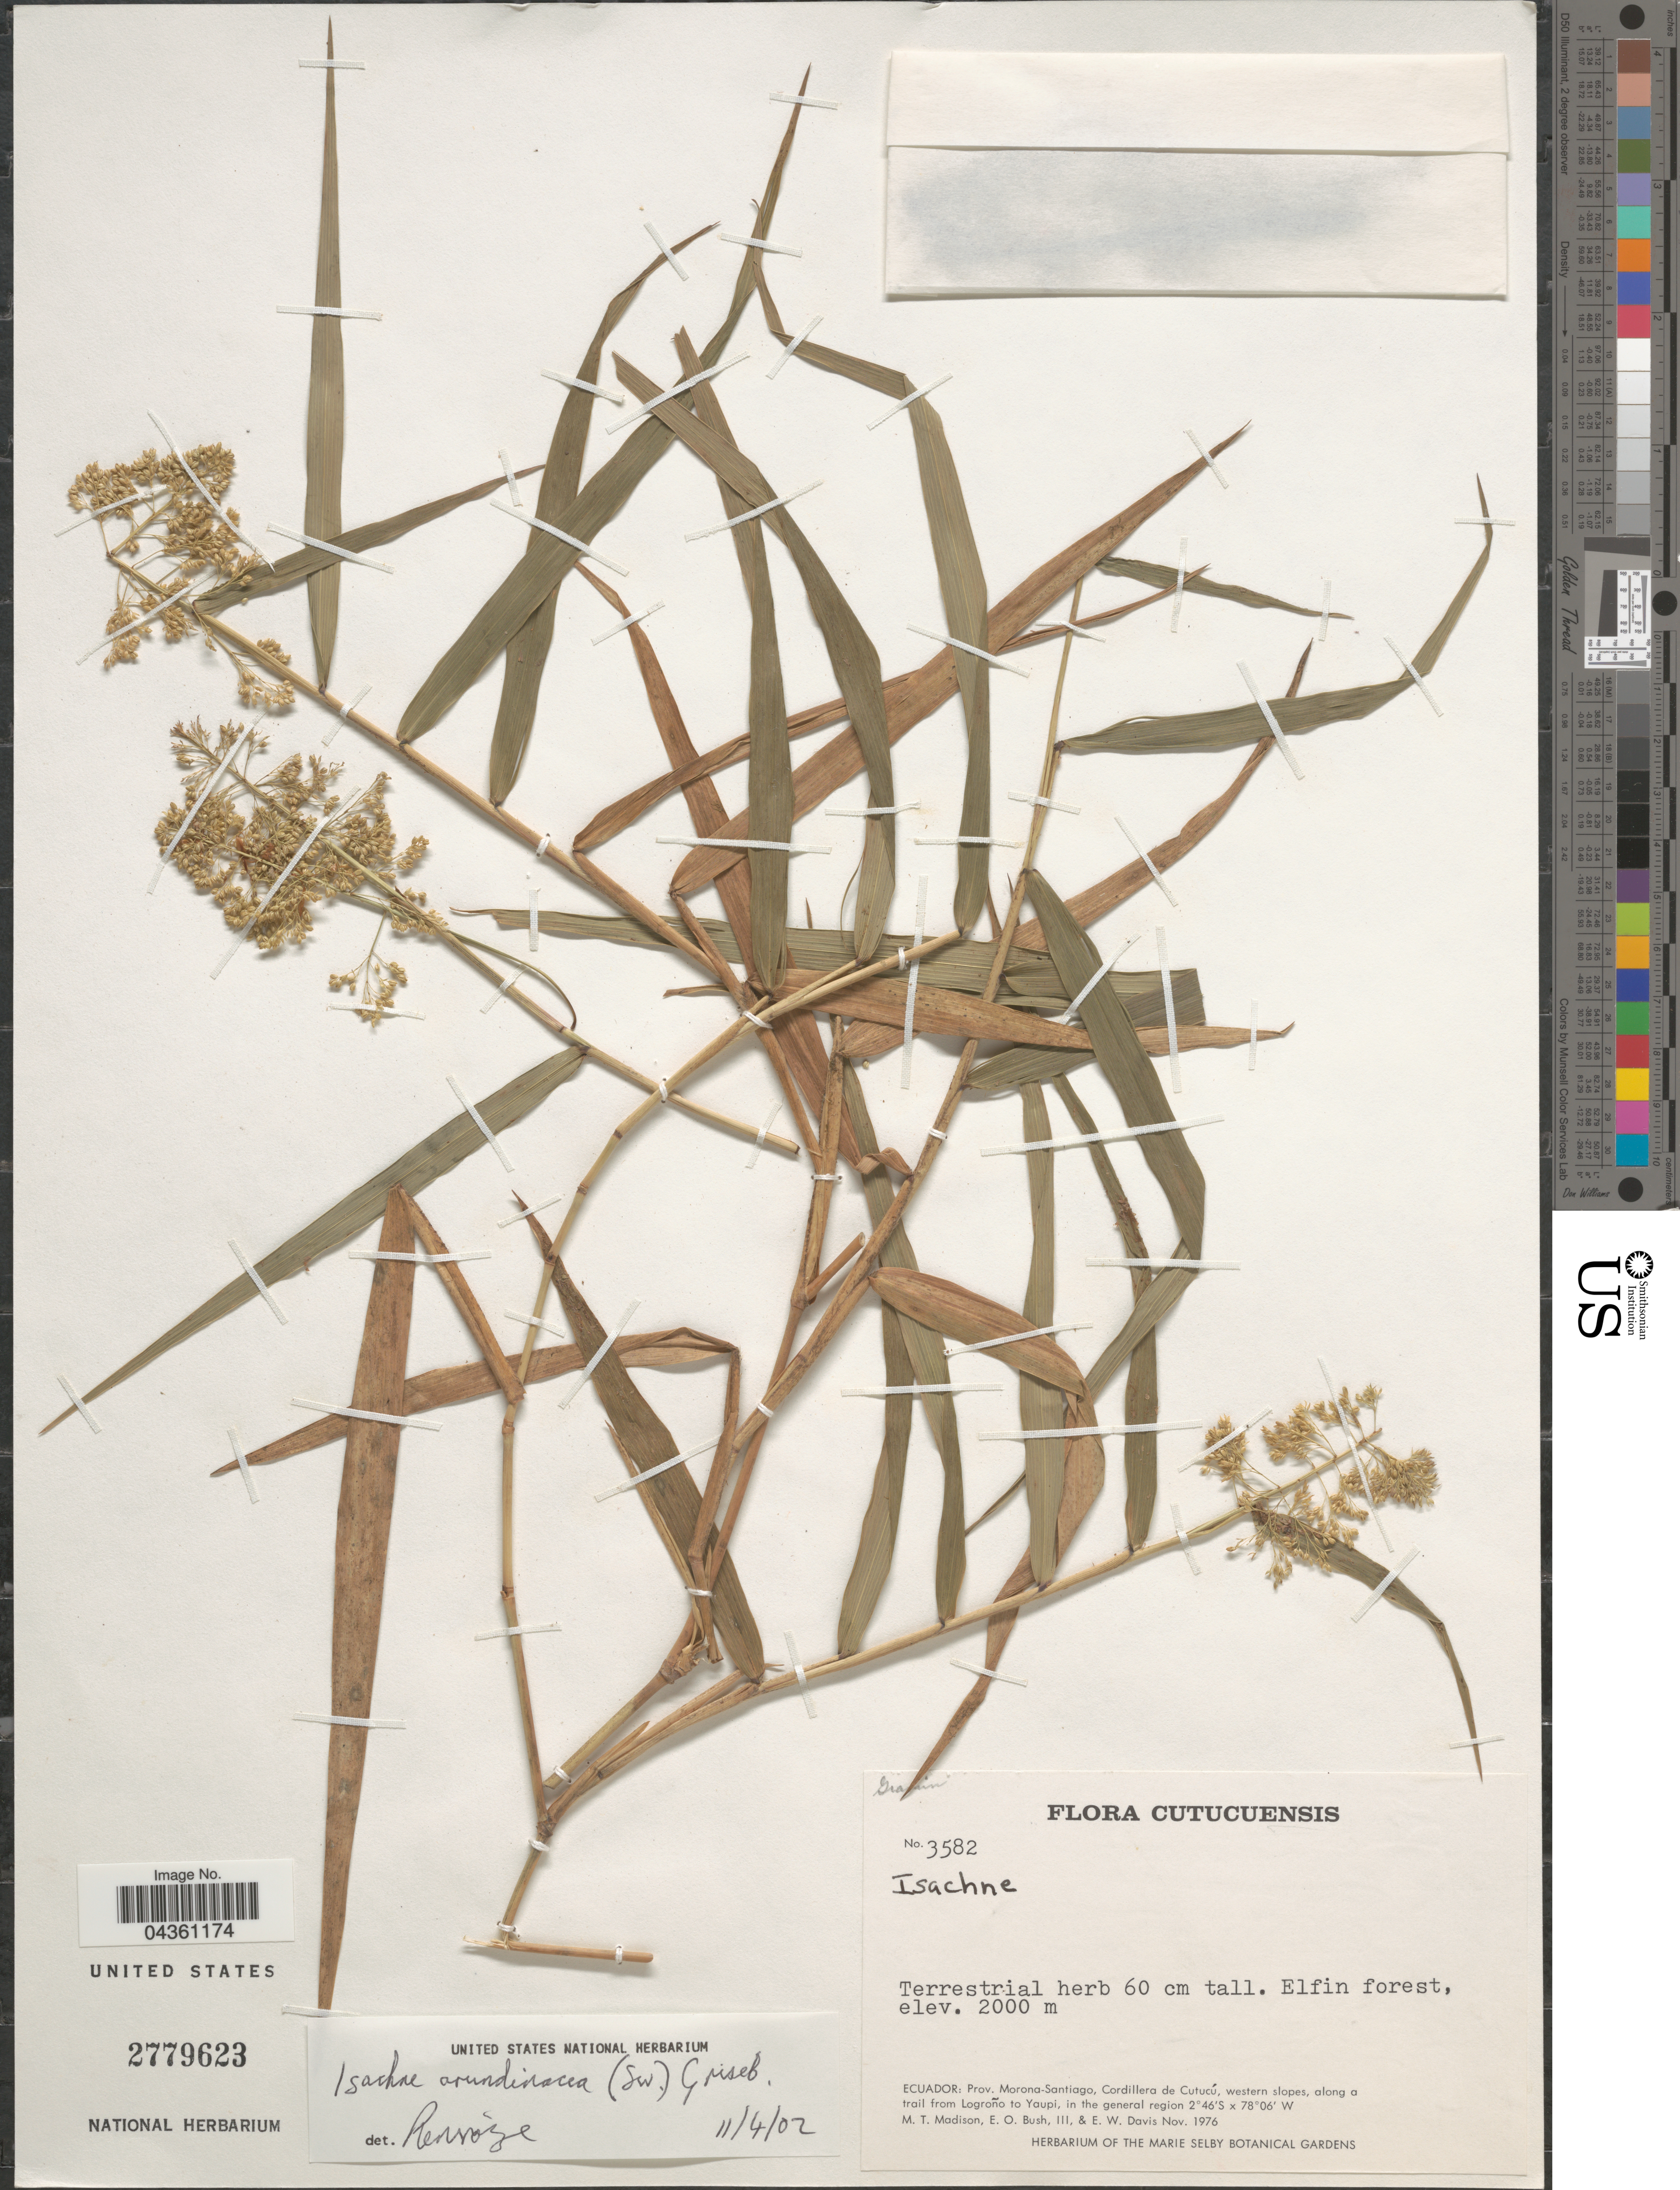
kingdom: Plantae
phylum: Tracheophyta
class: Liliopsida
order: Poales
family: Poaceae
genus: Isachne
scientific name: Isachne arundinacea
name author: (Sw.) Griseb.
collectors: M. T. Madison, E. O. Bush, III & E. W. Davis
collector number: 3582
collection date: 1976-11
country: Ecuador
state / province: Morona-Santiago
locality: Cutucuensis. Elfin forest. Cordillera de Cutucú, western slopes, along a trail from Logroño to Yaupi, in the general region.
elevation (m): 2000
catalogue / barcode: US 2779623